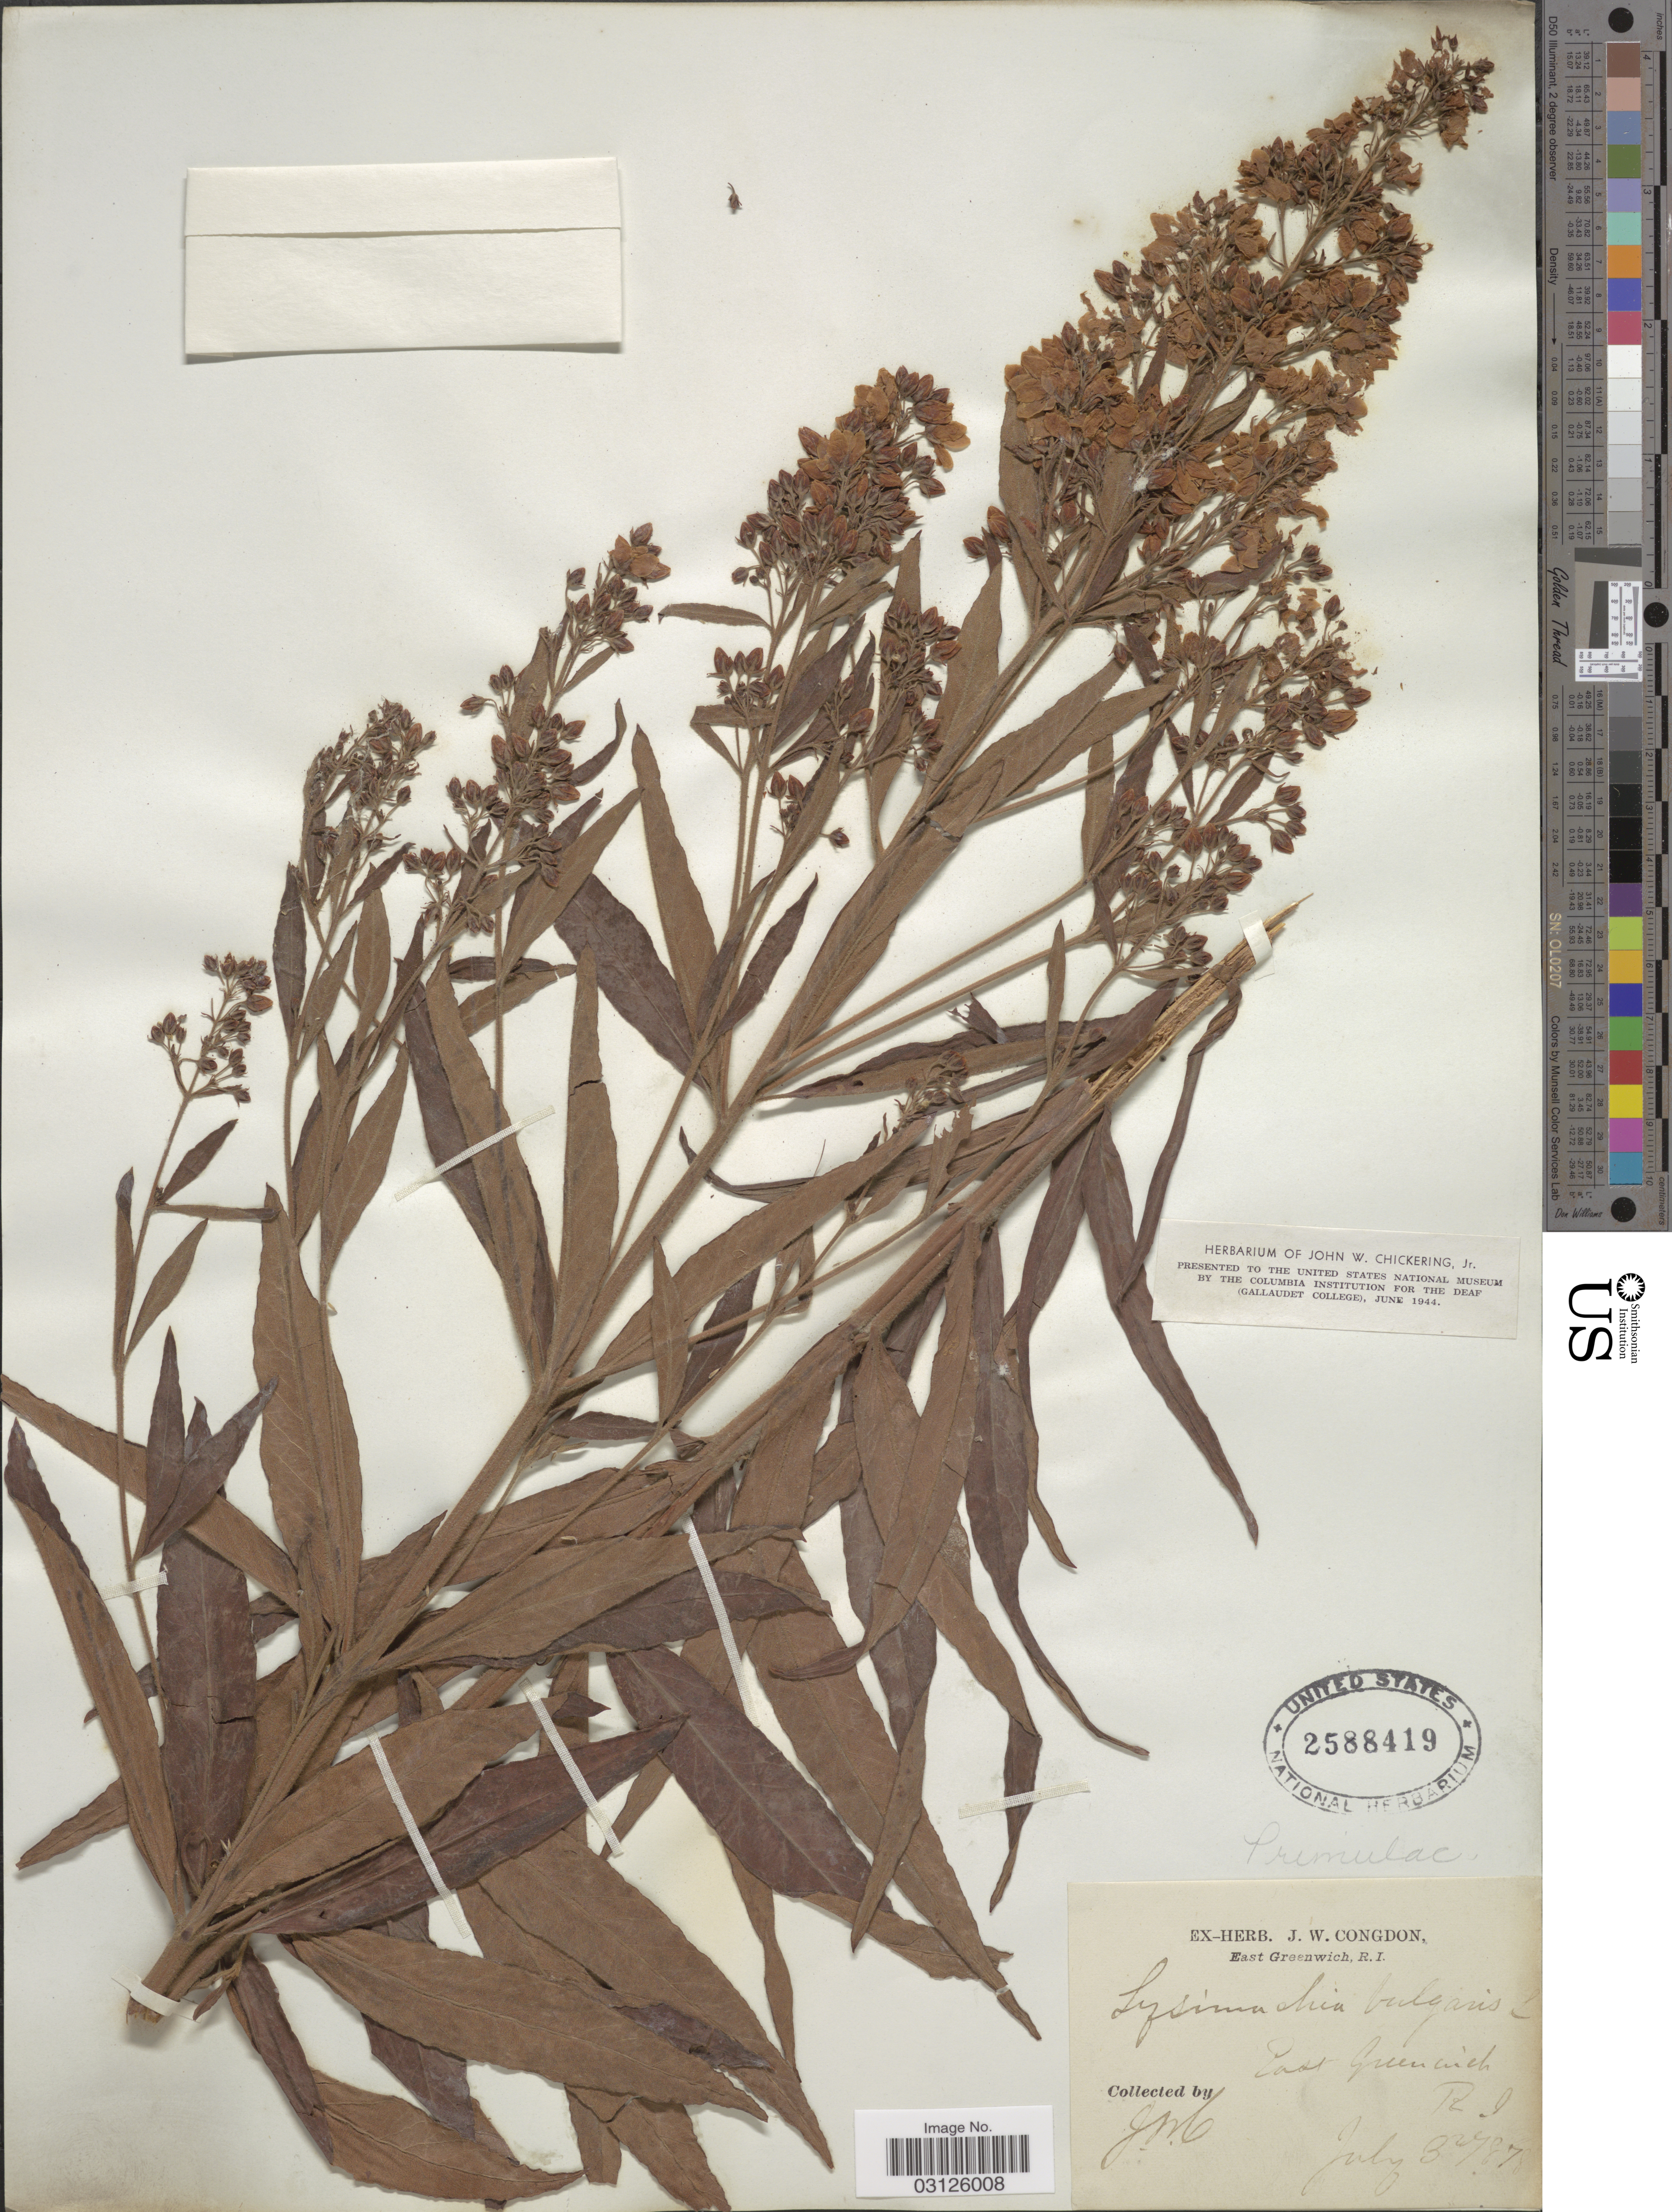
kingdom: Plantae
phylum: Tracheophyta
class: Magnoliopsida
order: Ericales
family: Primulaceae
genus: Lysimachia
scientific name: Lysimachia vulgaris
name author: L.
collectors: J. W. Congdon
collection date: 1878-07-03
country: United States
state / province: Rhode Island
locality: East Greenwich.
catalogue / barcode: US 2588419